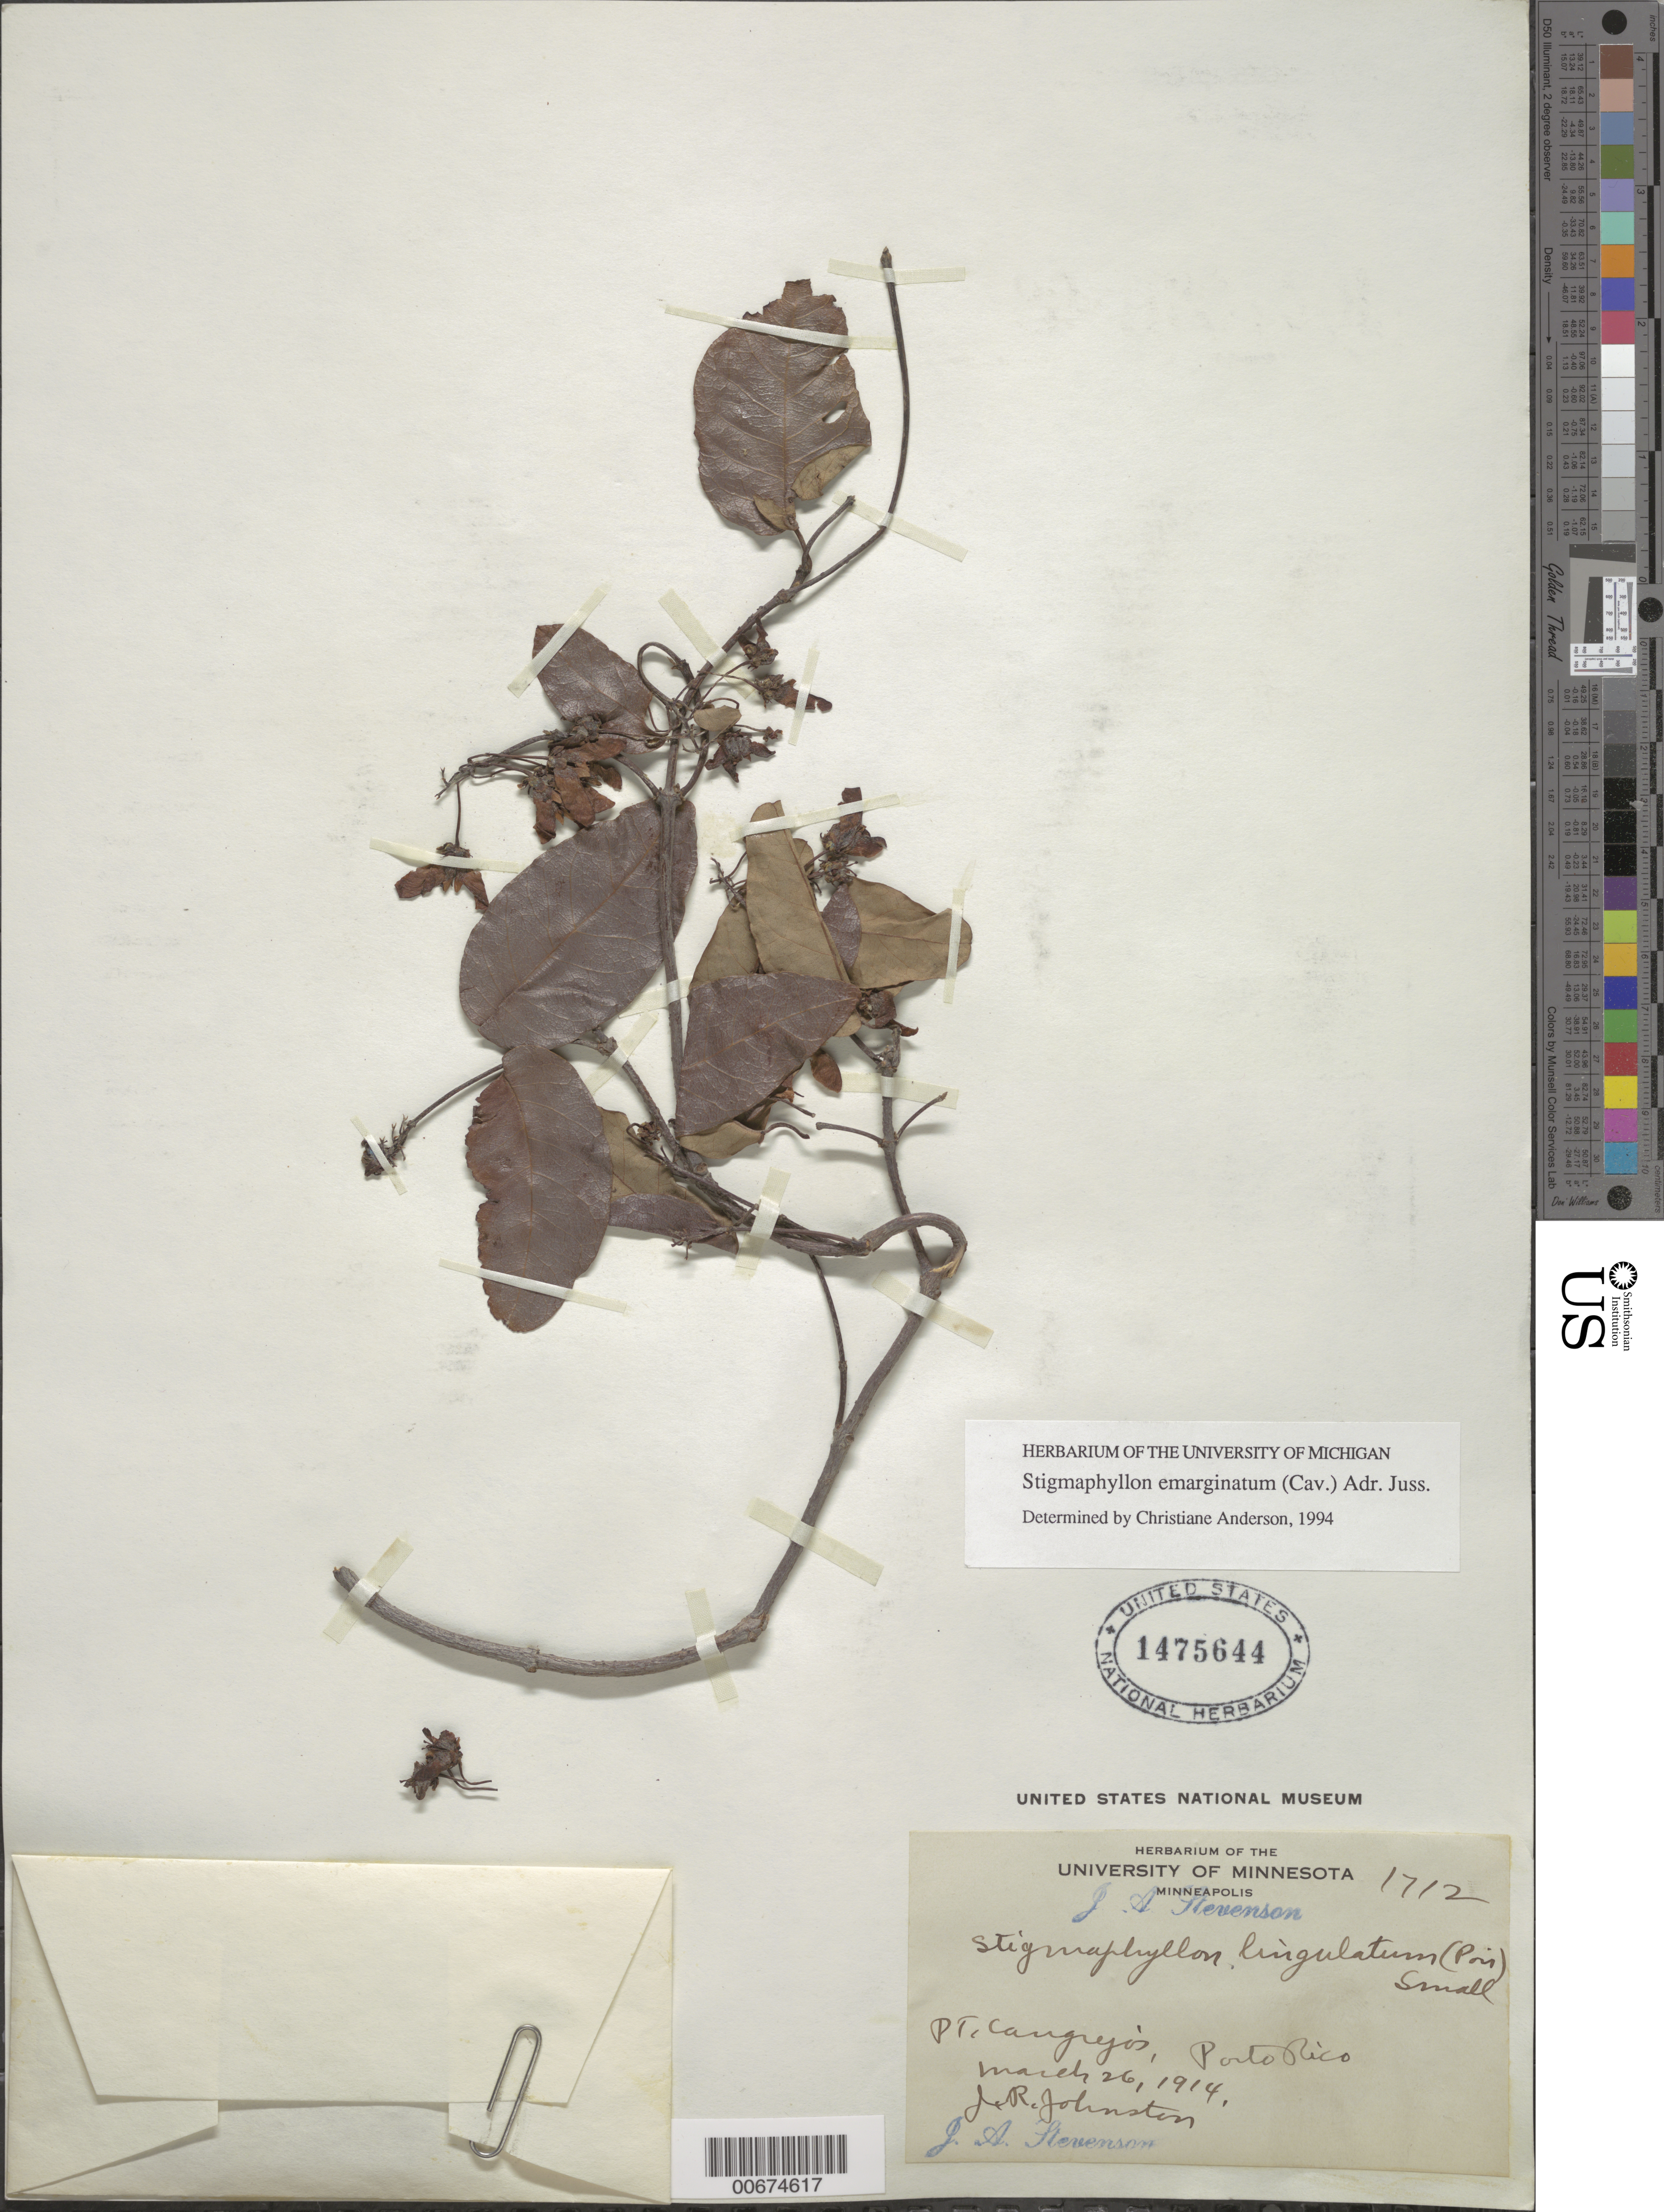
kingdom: Plantae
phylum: Tracheophyta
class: Magnoliopsida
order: Malpighiales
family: Malpighiaceae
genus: Stigmaphyllon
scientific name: Stigmaphyllon emarginatum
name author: (Cav.) A. Juss.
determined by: Anderson, C.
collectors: J. Stevenson & J. Johnston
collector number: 1712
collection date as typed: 26 Mar 1914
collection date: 1914-03-26/1914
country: Puerto Rico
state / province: Carolina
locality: Pt. Cangrejo's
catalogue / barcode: US 1475644